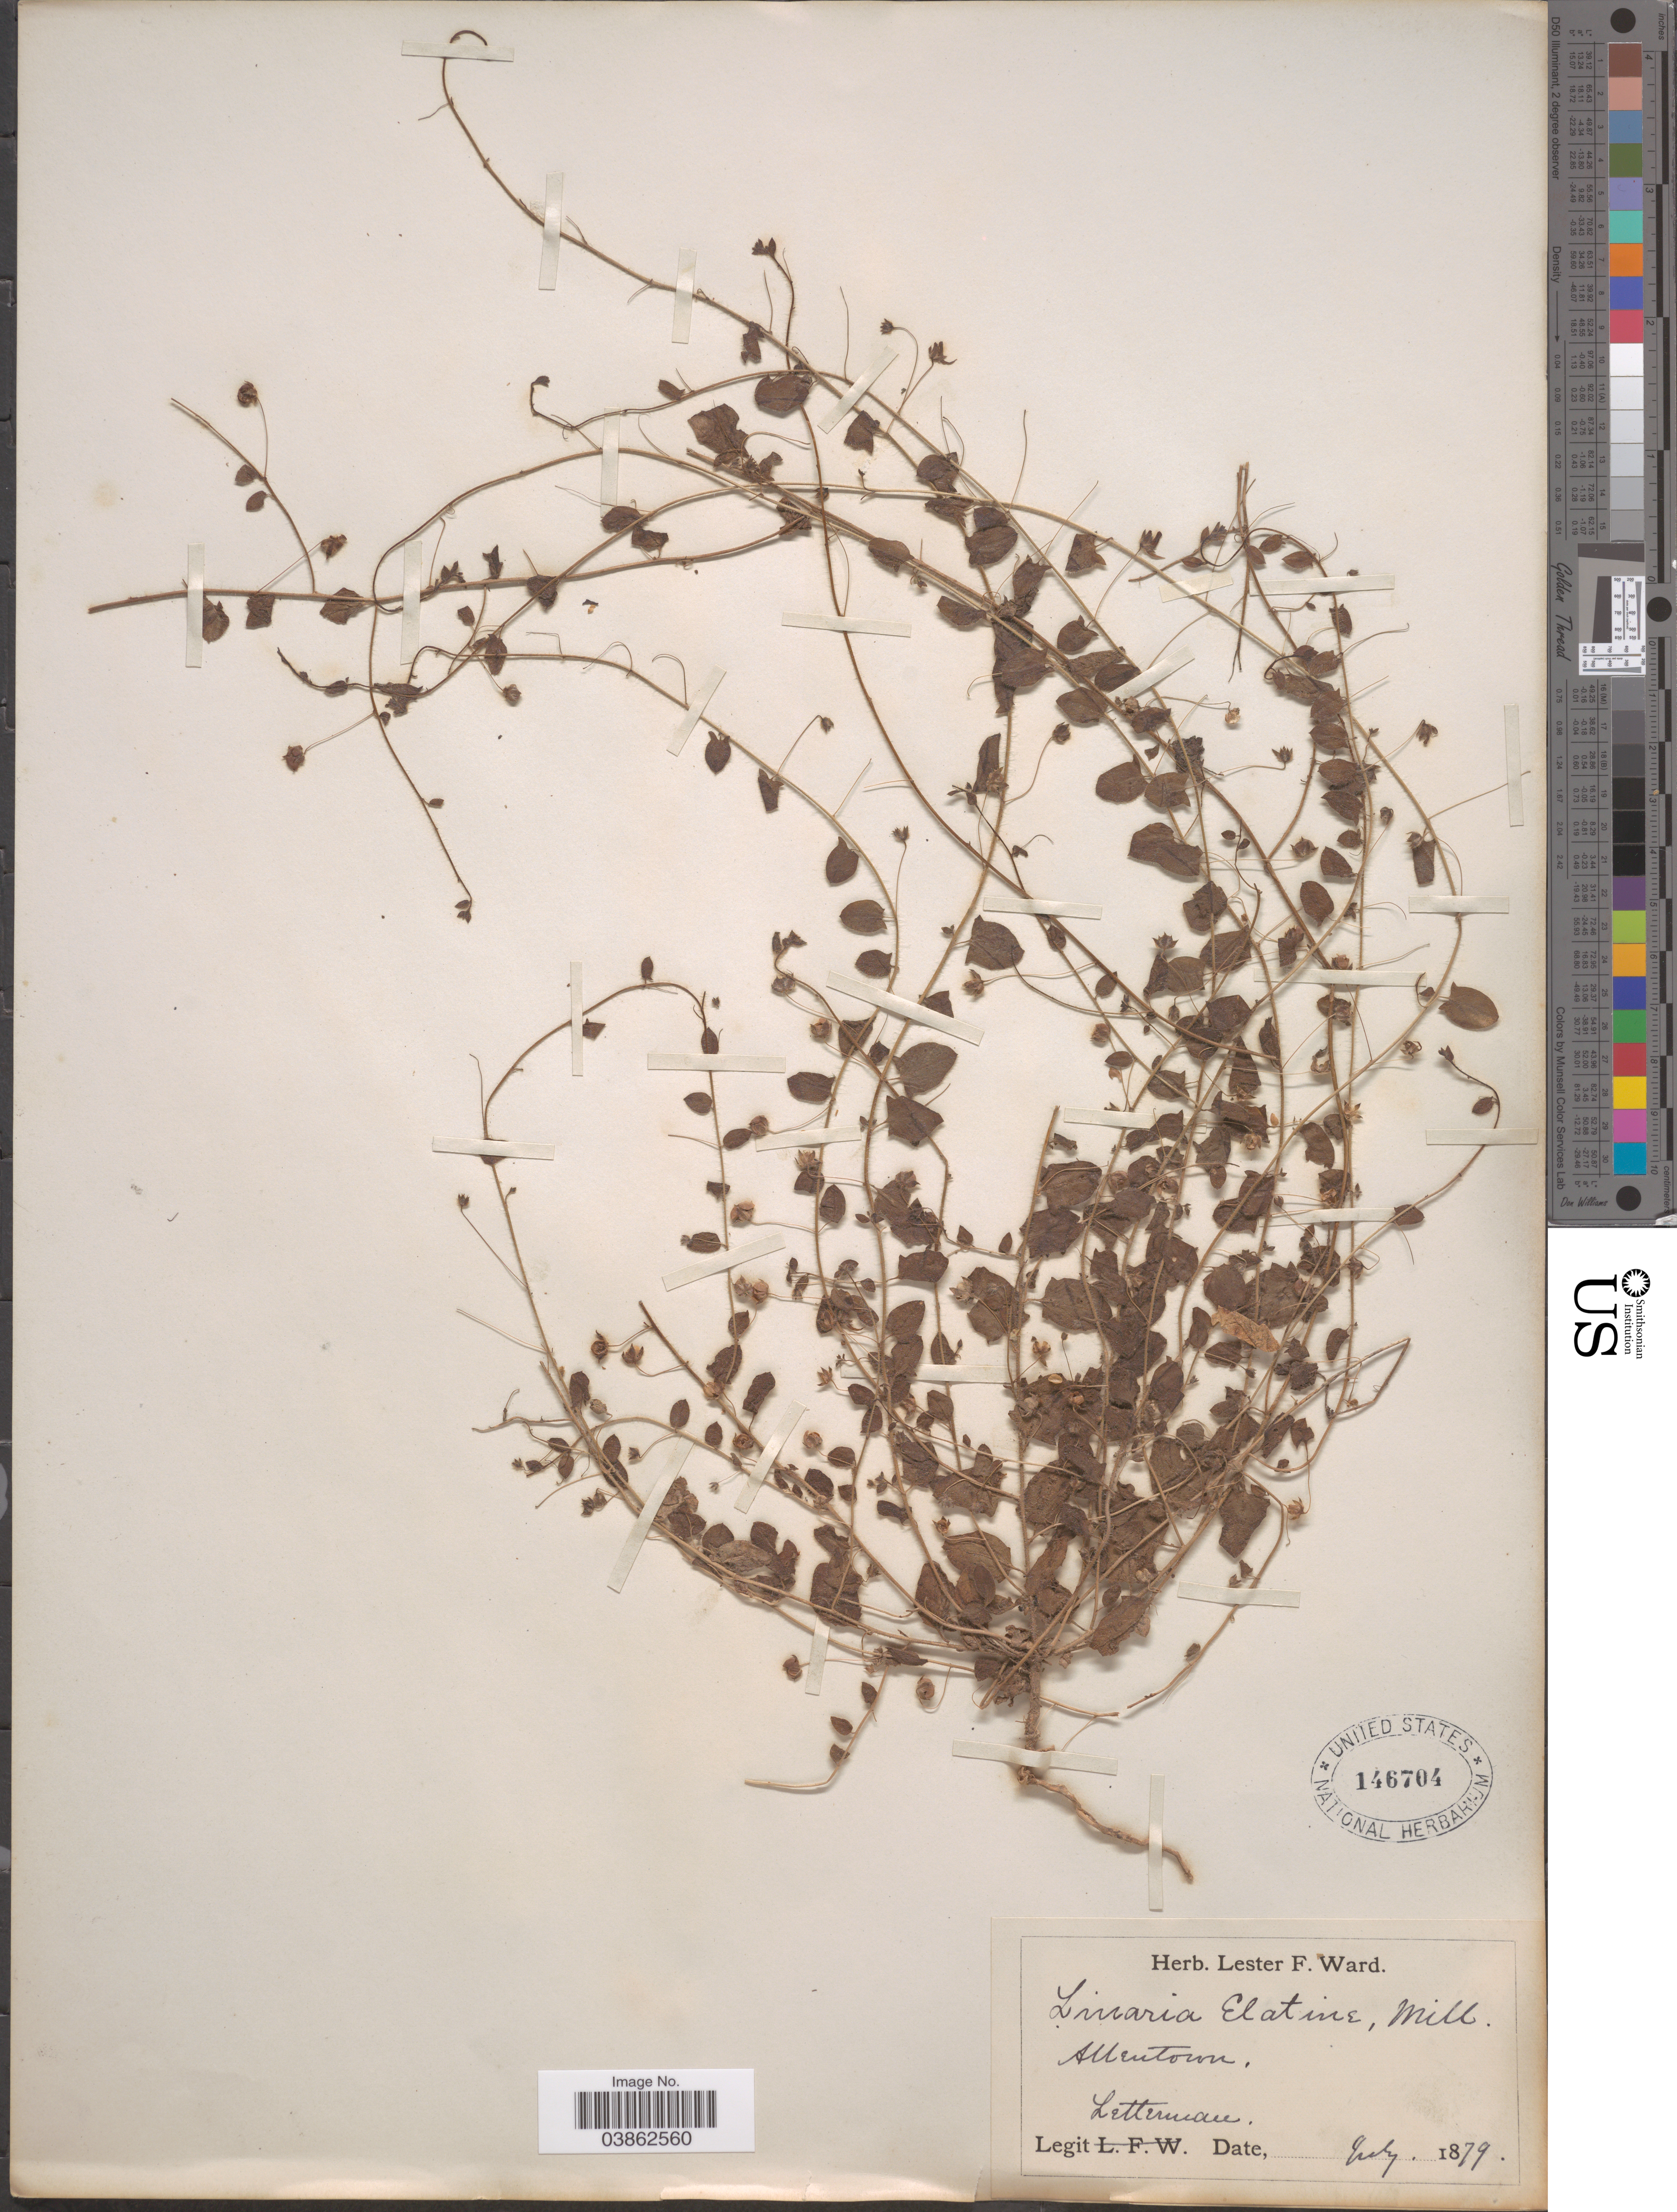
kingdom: Plantae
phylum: Tracheophyta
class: Magnoliopsida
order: Lamiales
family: Plantaginaceae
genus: Kickxia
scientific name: Kickxia elatine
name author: (L.) Dumort.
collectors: Letterman, --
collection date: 1879-07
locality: Allentown.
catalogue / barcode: US 146704